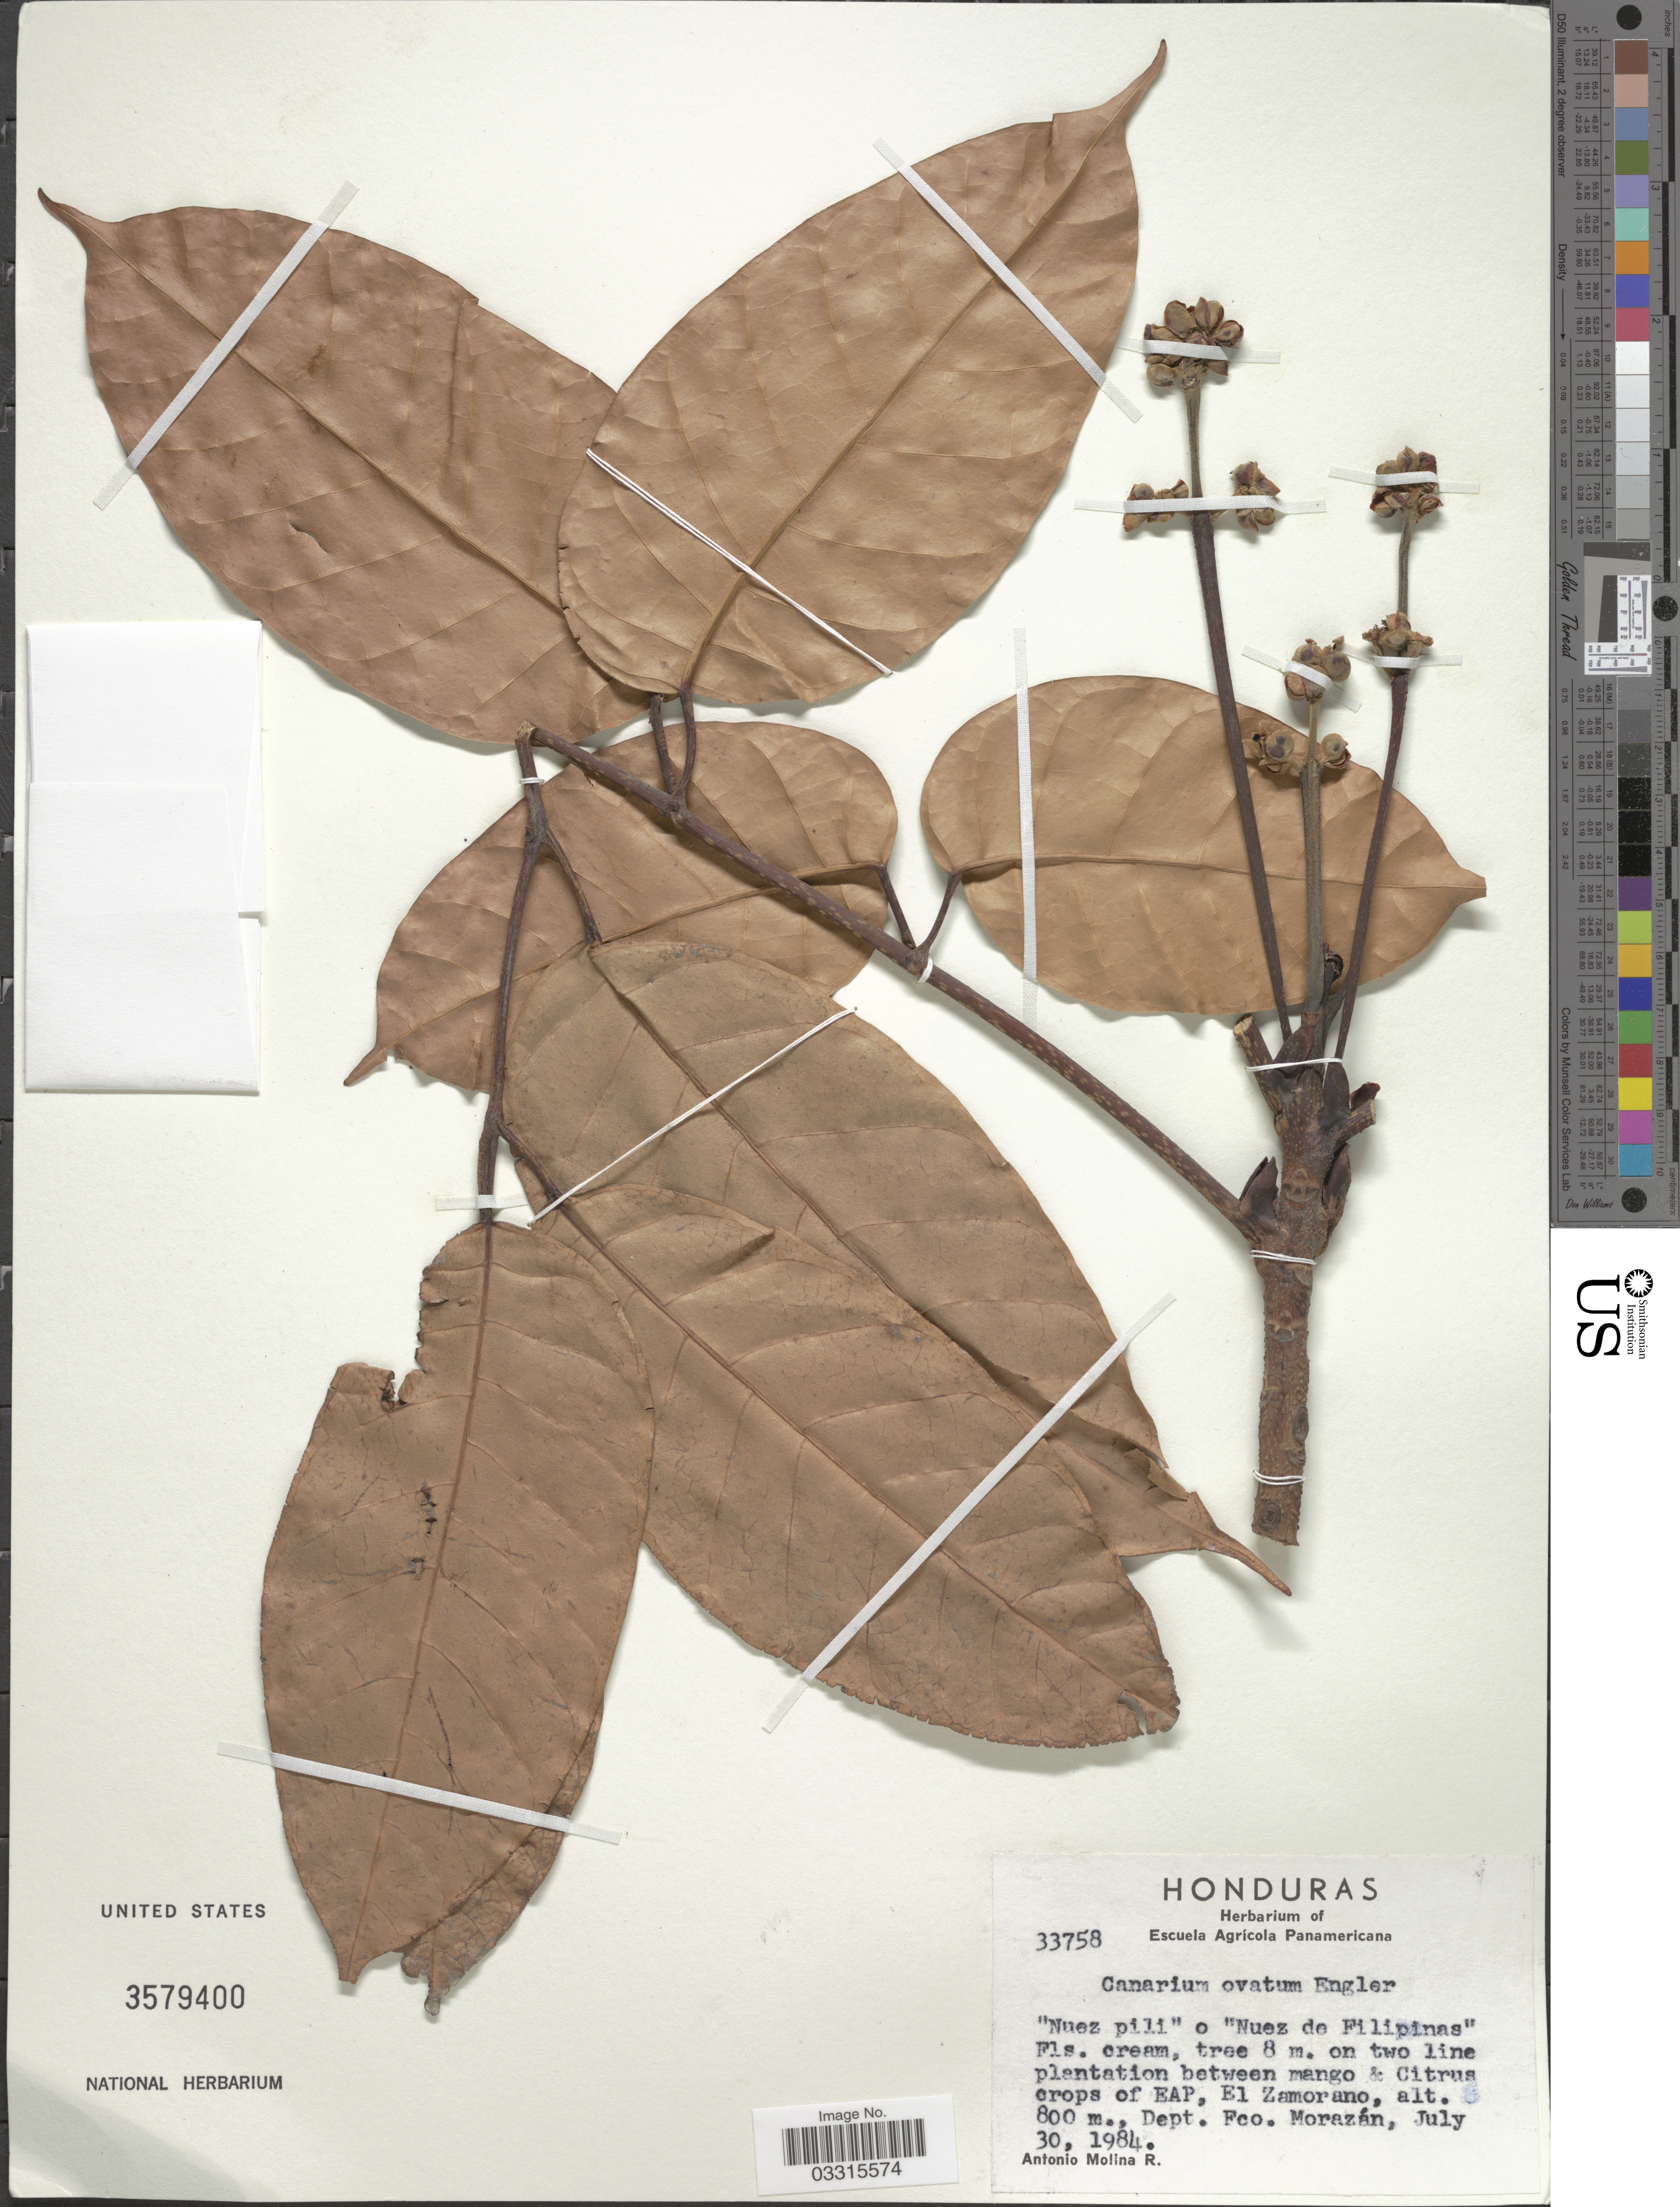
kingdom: Plantae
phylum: Tracheophyta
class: Magnoliopsida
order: Sapindales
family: Burseraceae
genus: Canarium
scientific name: Canarium ovatum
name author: Engl.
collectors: A. Molina R.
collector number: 33758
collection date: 1984-07-30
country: Honduras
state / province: Fco. Morazán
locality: Crops of EAP, El Zamorano, Dept. Fco. Morazán.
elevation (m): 800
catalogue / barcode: US 3579400